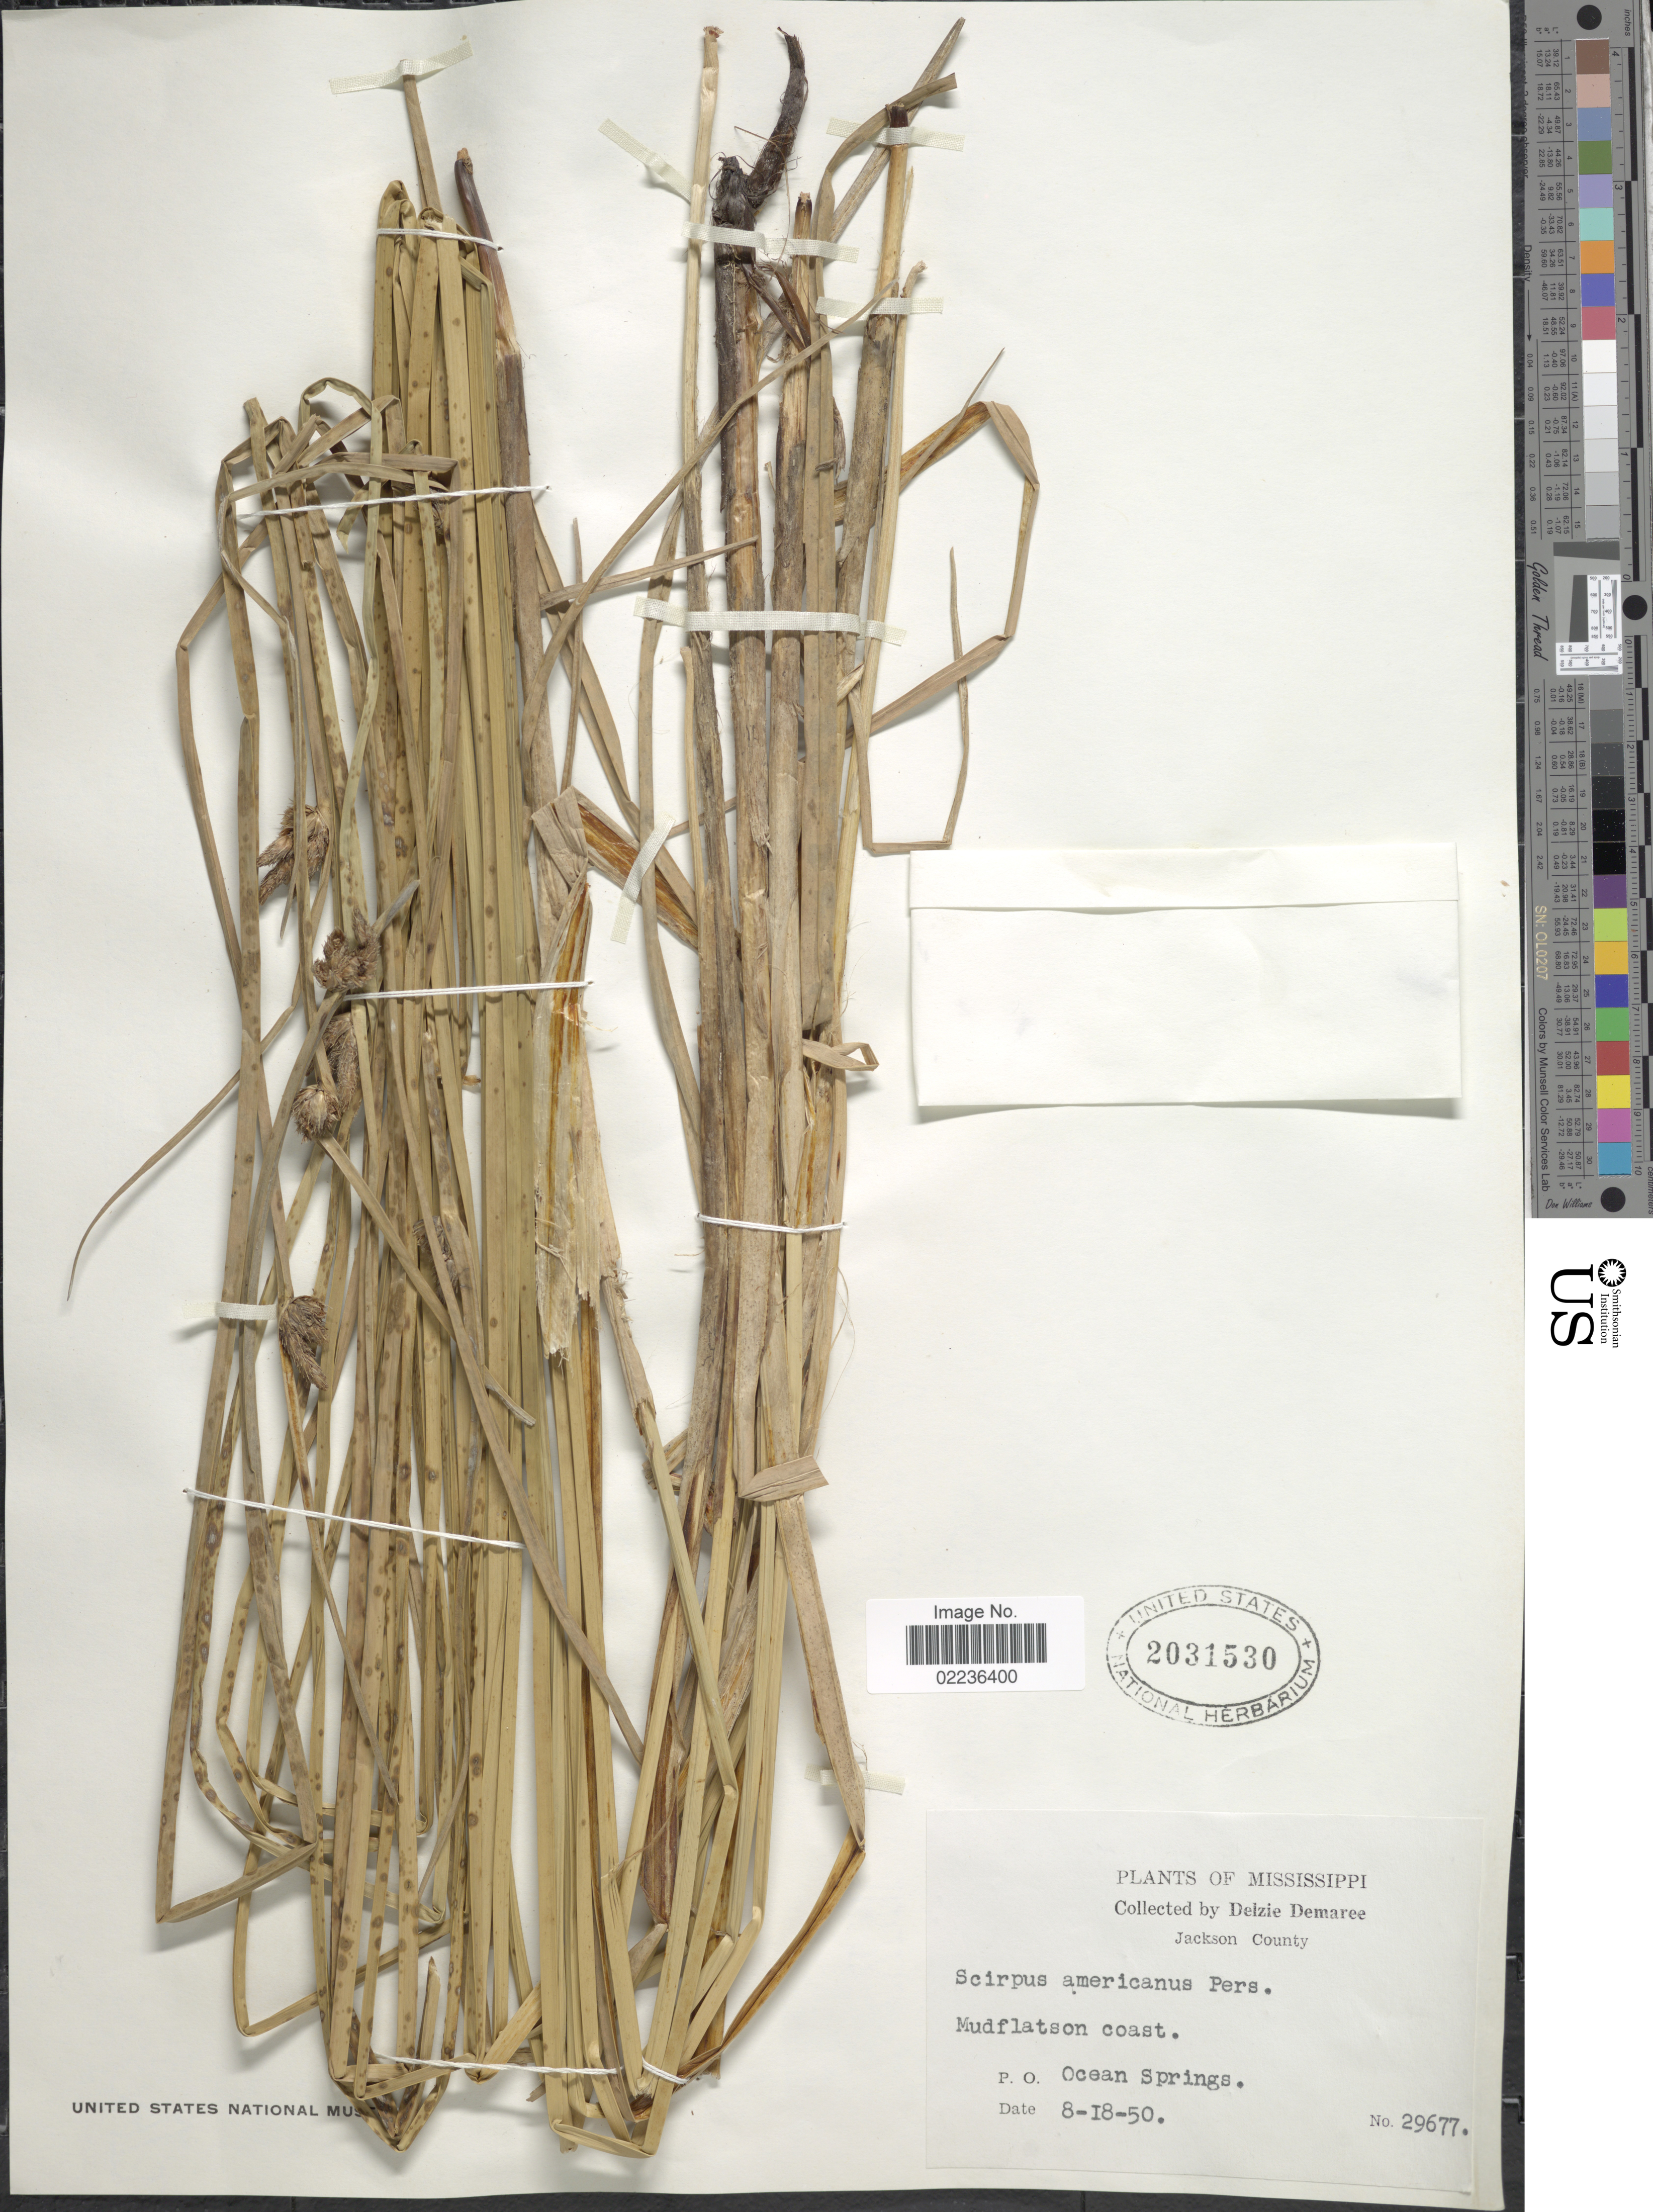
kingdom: Plantae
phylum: Tracheophyta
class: Liliopsida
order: Poales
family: Cyperaceae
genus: Schoenoplectus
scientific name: Schoenoplectus pungens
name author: (Vahl) Palla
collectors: D. Demaree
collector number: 29677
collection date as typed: Transcribed d/m/y: 18/8/50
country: United States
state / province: Mississippi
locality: Jackson County, Mudflatson coast, Ocean Springs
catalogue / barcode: US 2031530